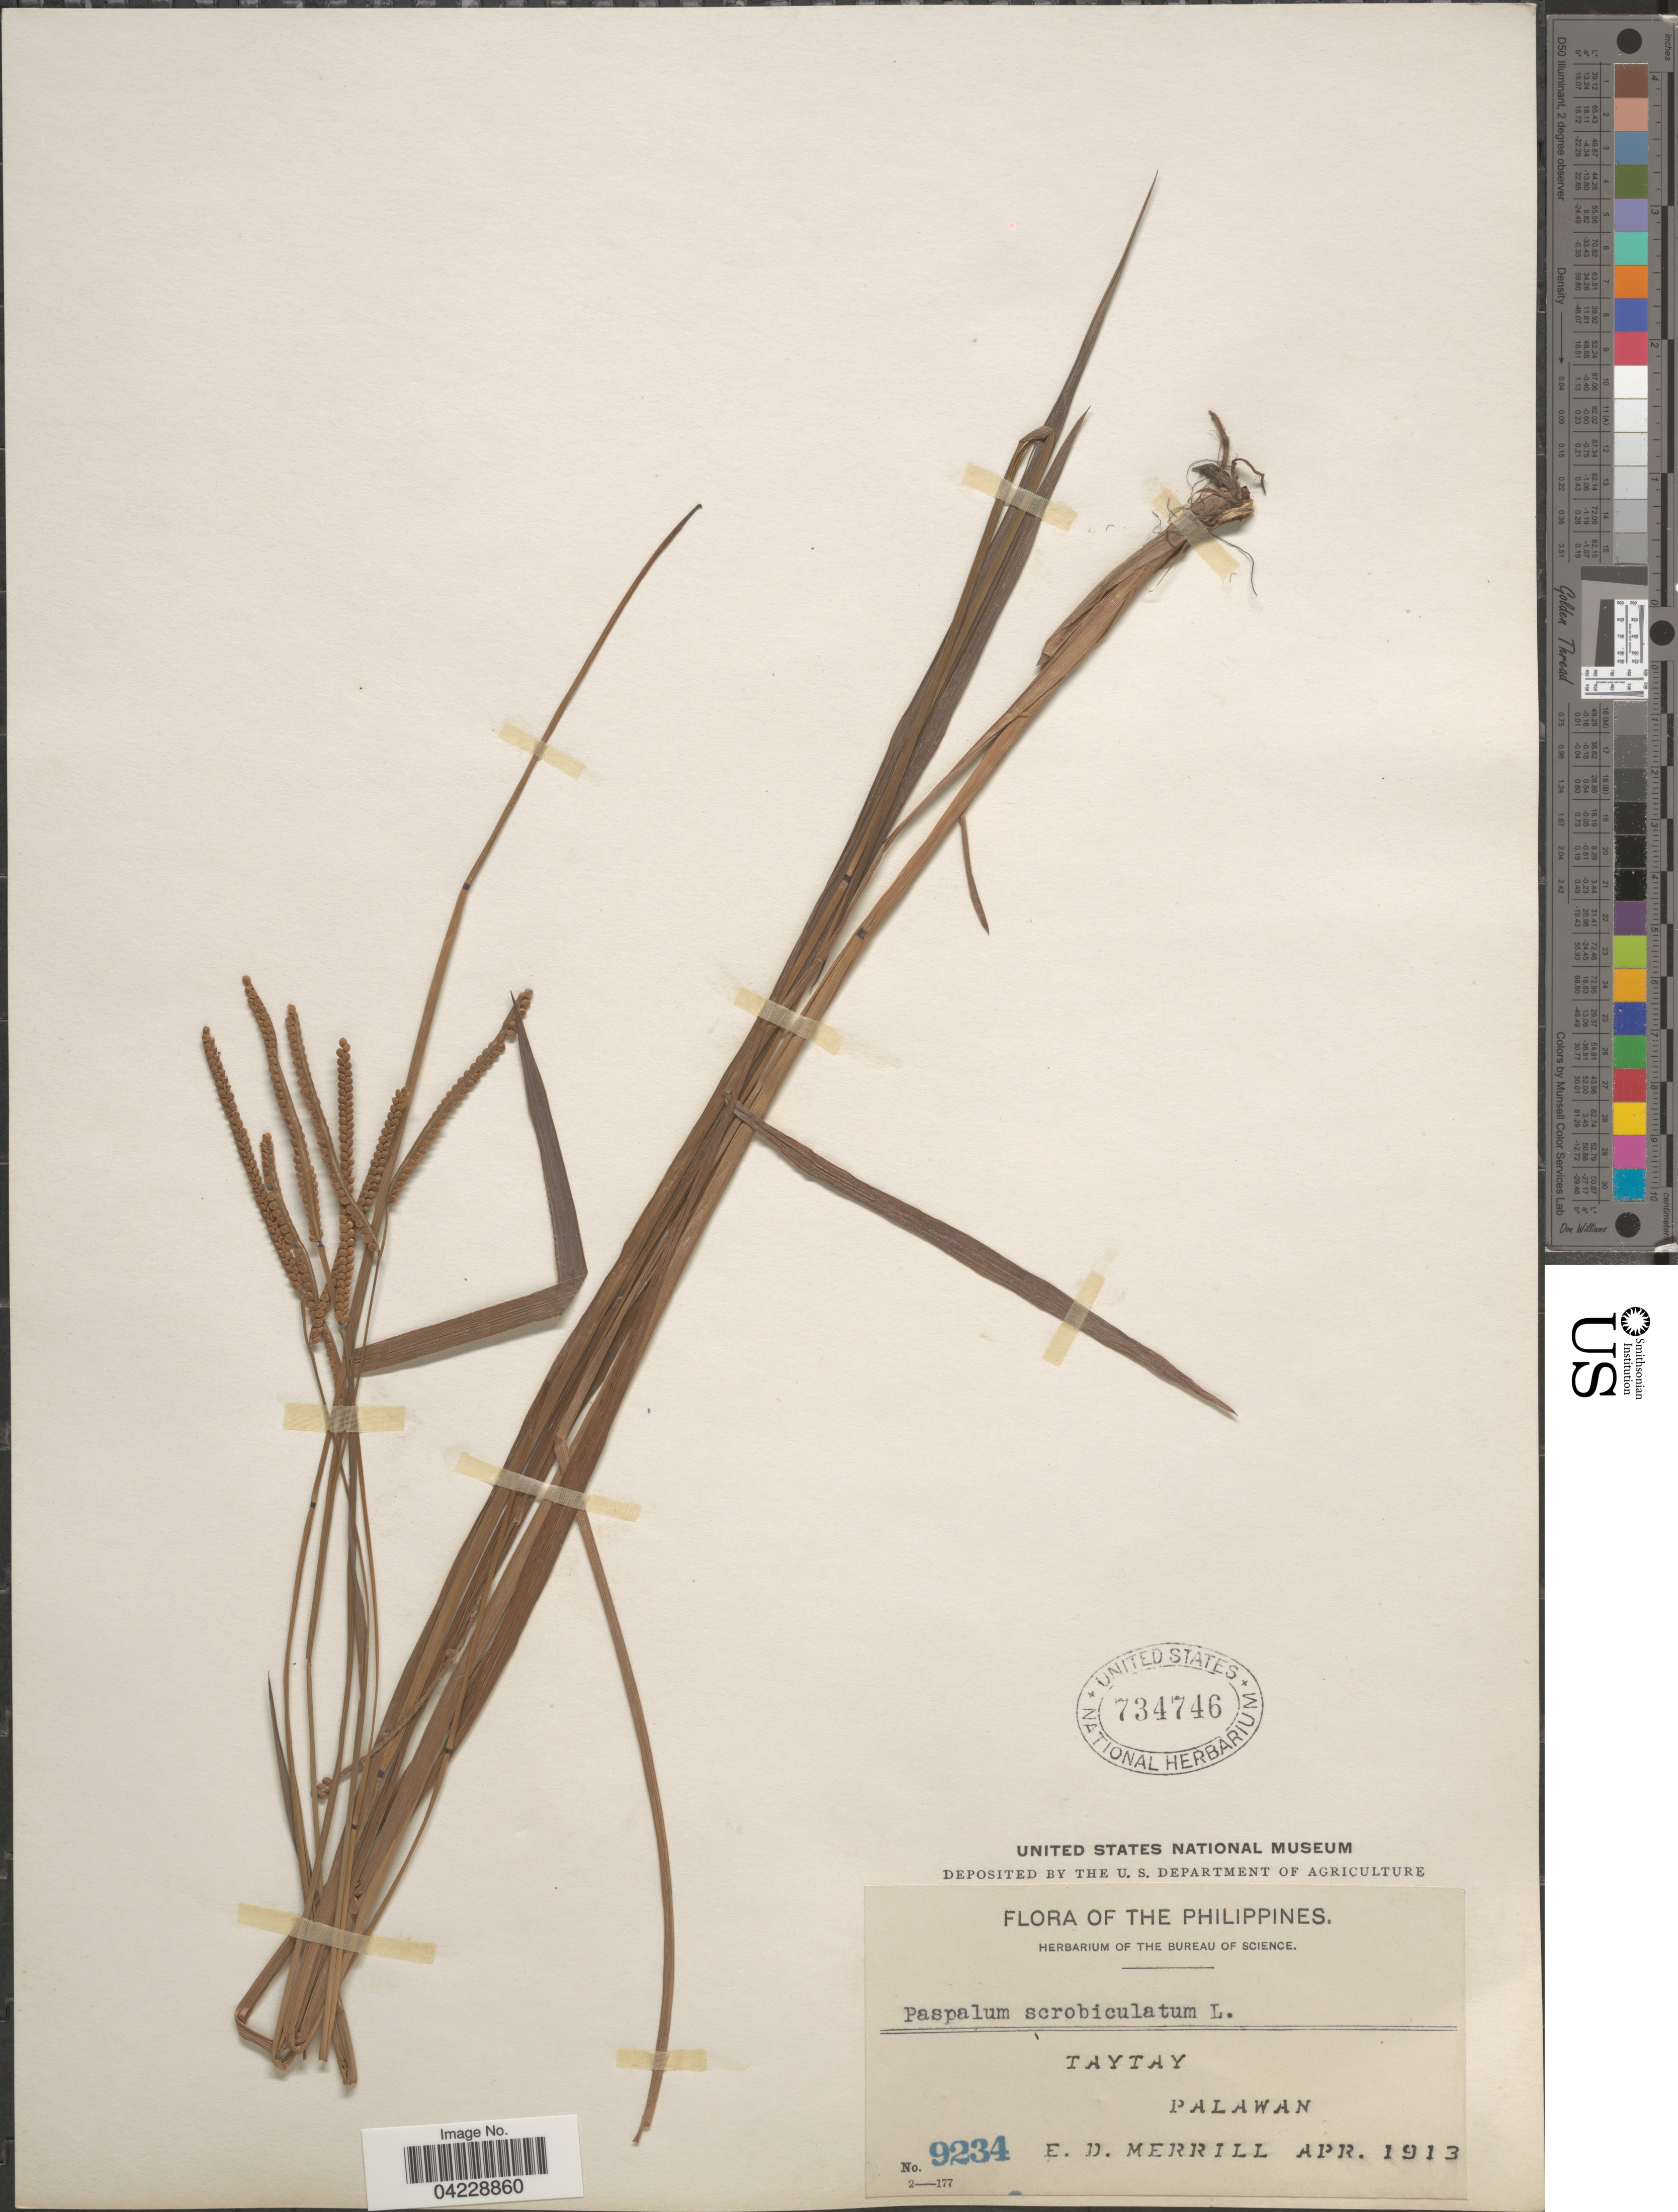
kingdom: Plantae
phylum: Tracheophyta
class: Liliopsida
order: Poales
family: Poaceae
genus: Paspalum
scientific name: Paspalum scrobiculatum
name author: L.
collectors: E. D. Merrill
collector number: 9234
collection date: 1913-04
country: Philippines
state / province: Mimaropa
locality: Taytay. Palawan.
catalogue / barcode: US 734746